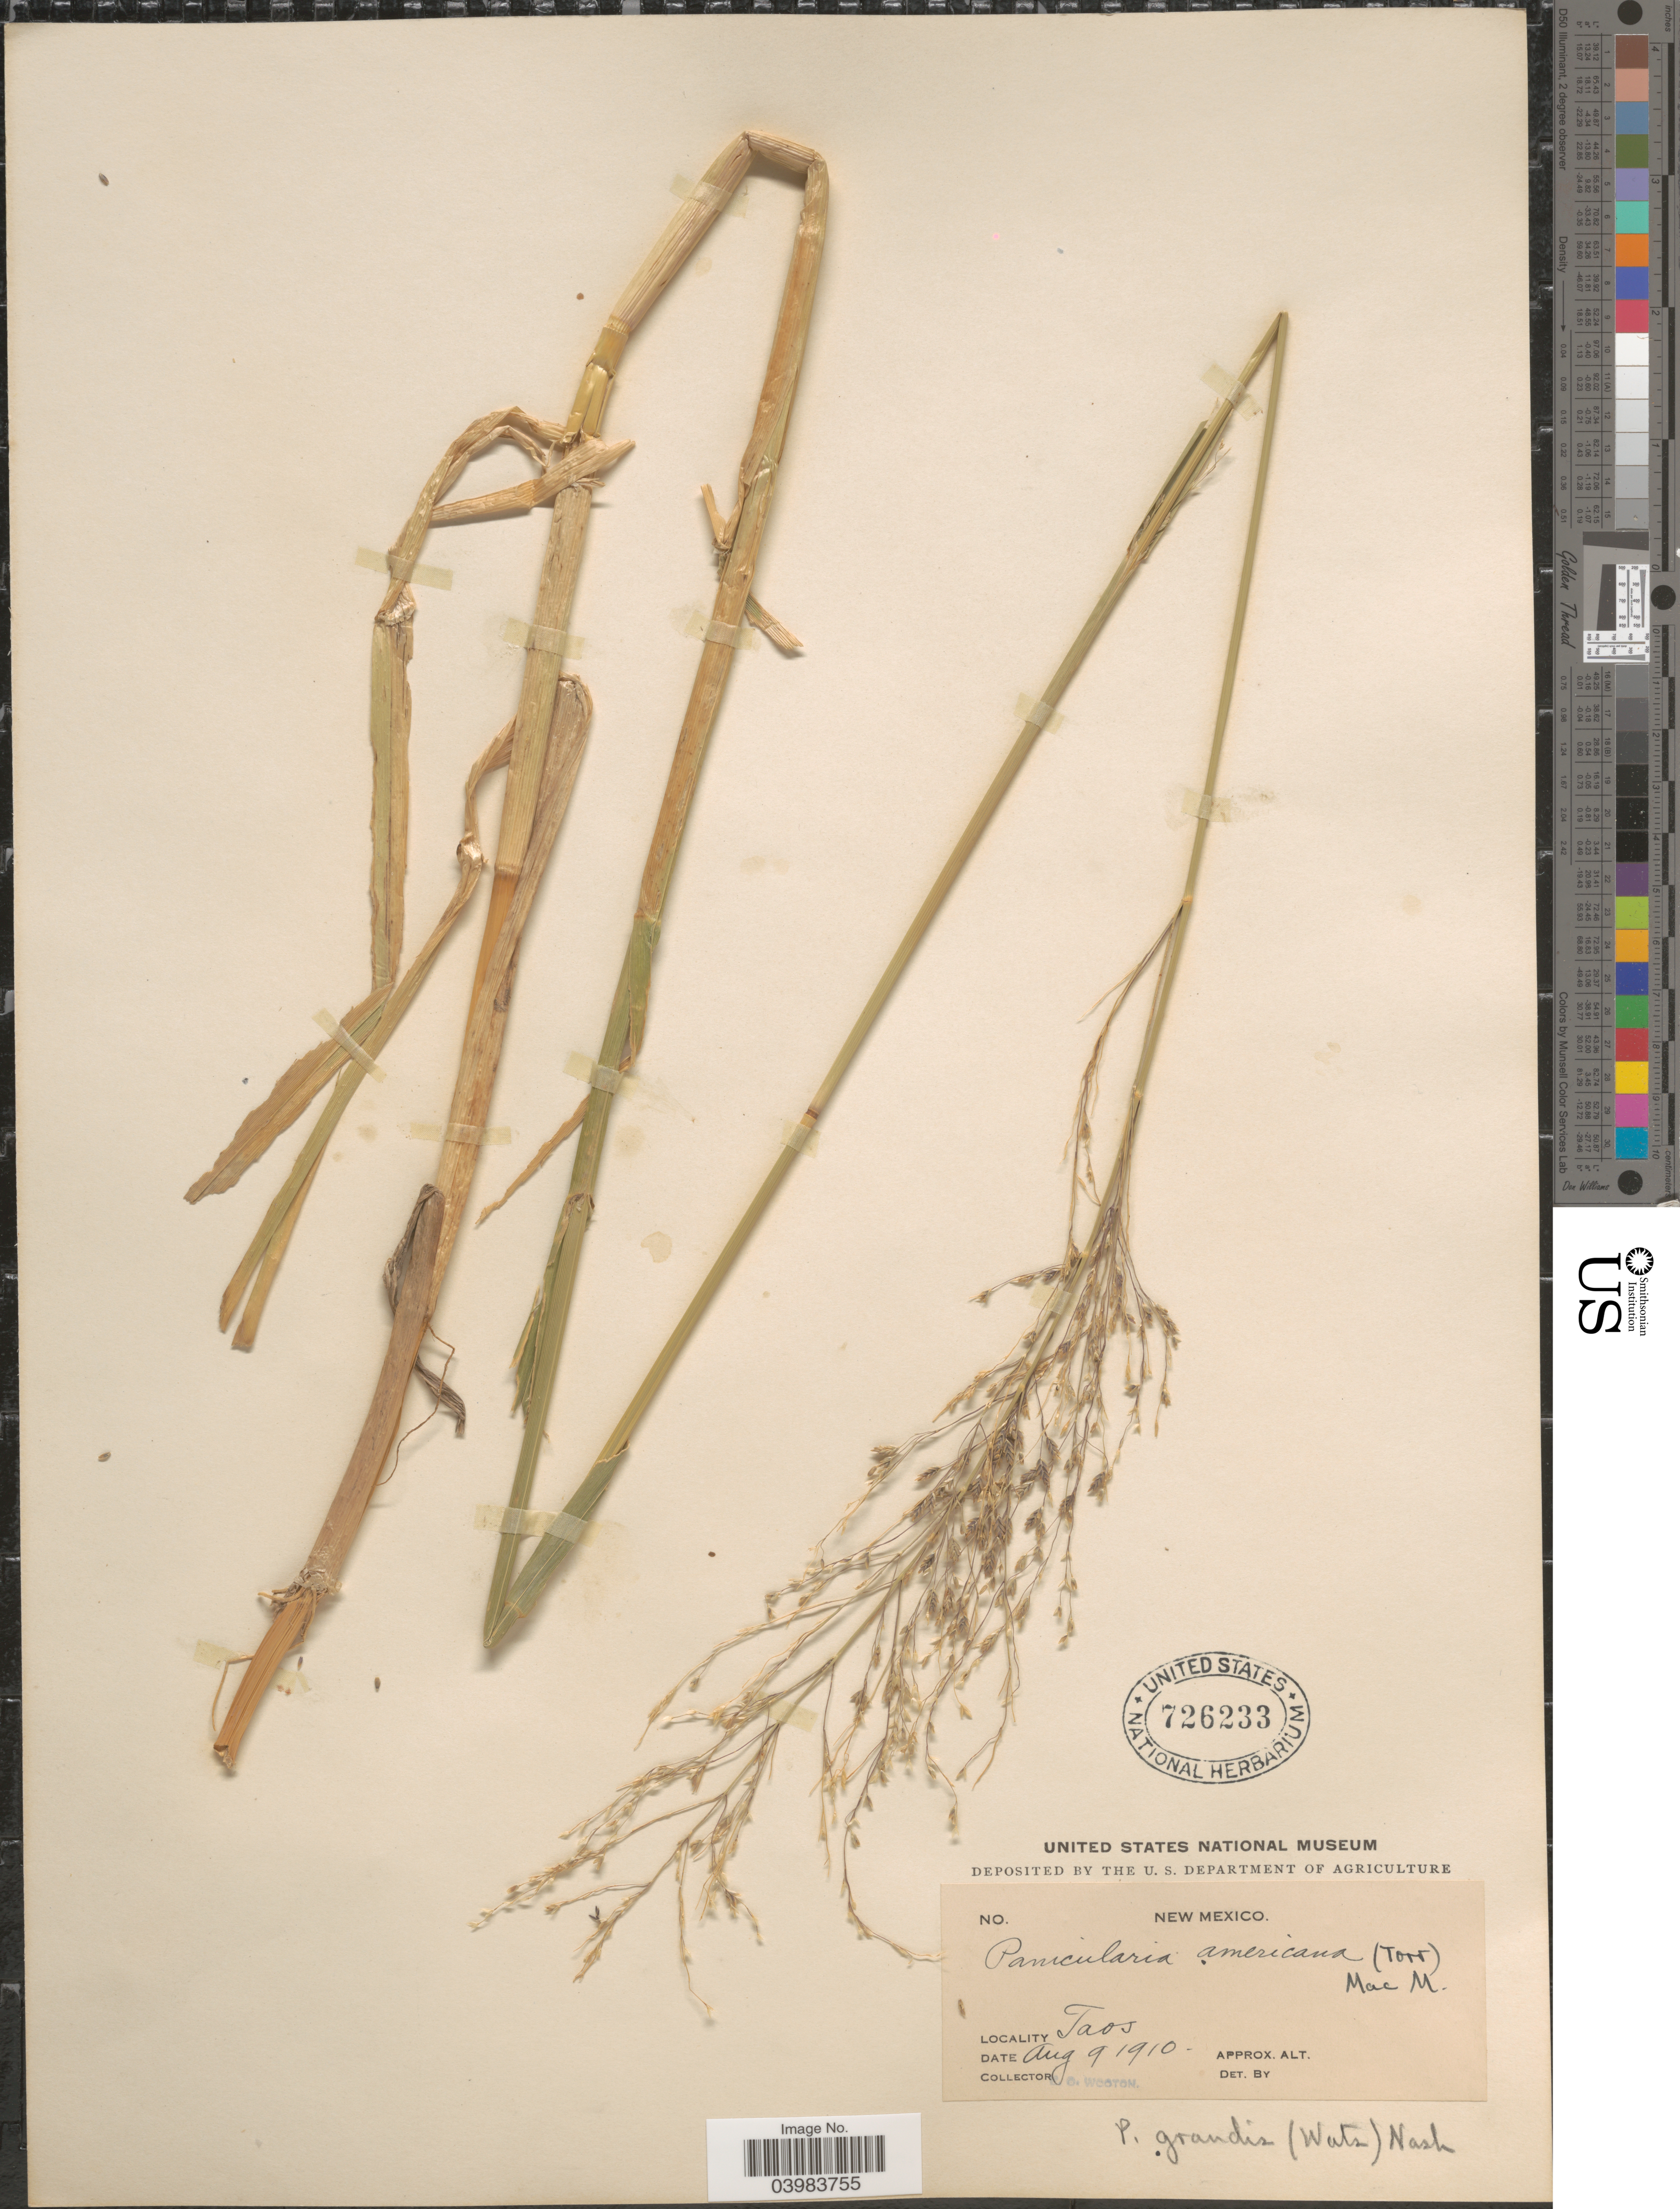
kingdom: Plantae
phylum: Tracheophyta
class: Liliopsida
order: Poales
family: Poaceae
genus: Glyceria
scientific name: Glyceria grandis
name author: S. Watson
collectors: E. O. Wooton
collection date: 1910-08-09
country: United States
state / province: New Mexico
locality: Taos.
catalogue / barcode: US 726233